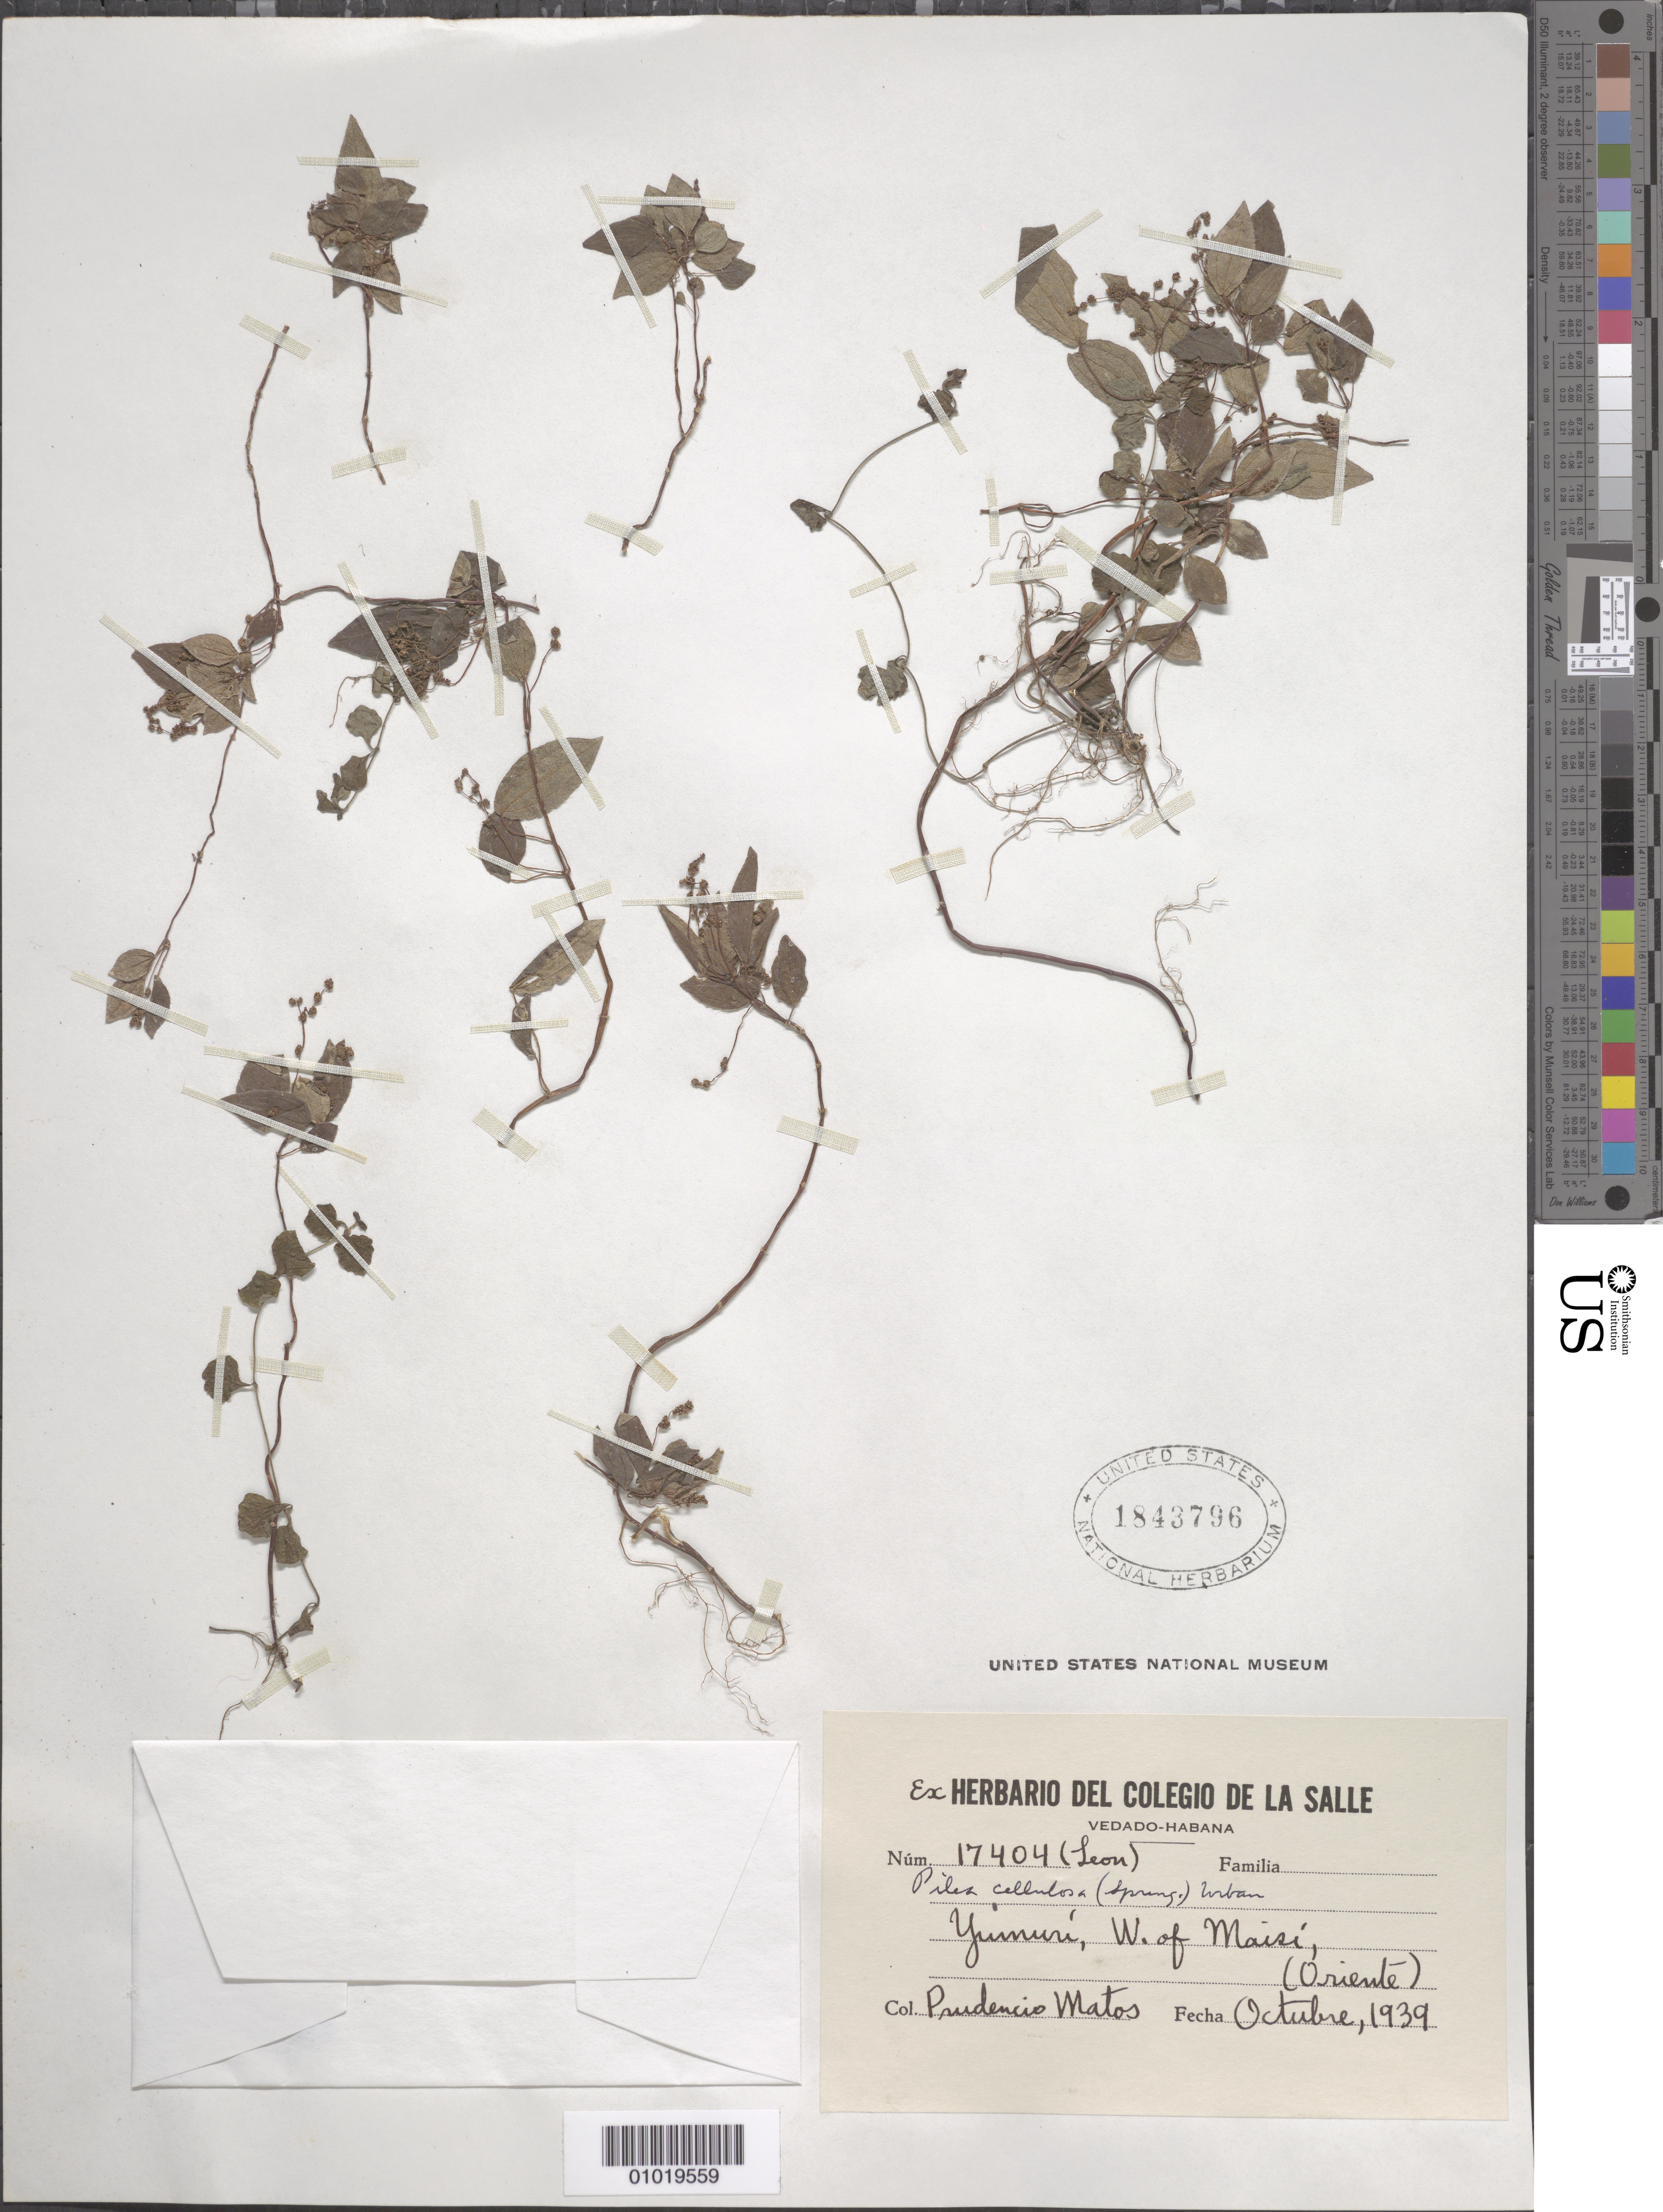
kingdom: Plantae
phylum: Tracheophyta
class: Magnoliopsida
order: Rosales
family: Urticaceae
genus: Pilea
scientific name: Pilea cellulosa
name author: Urb.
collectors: P. Matos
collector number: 17404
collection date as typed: Oct 1939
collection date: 1939-10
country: Cuba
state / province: Oriente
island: Cuba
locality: Yummu, W of Maisi (Oriente)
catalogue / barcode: US 1843796